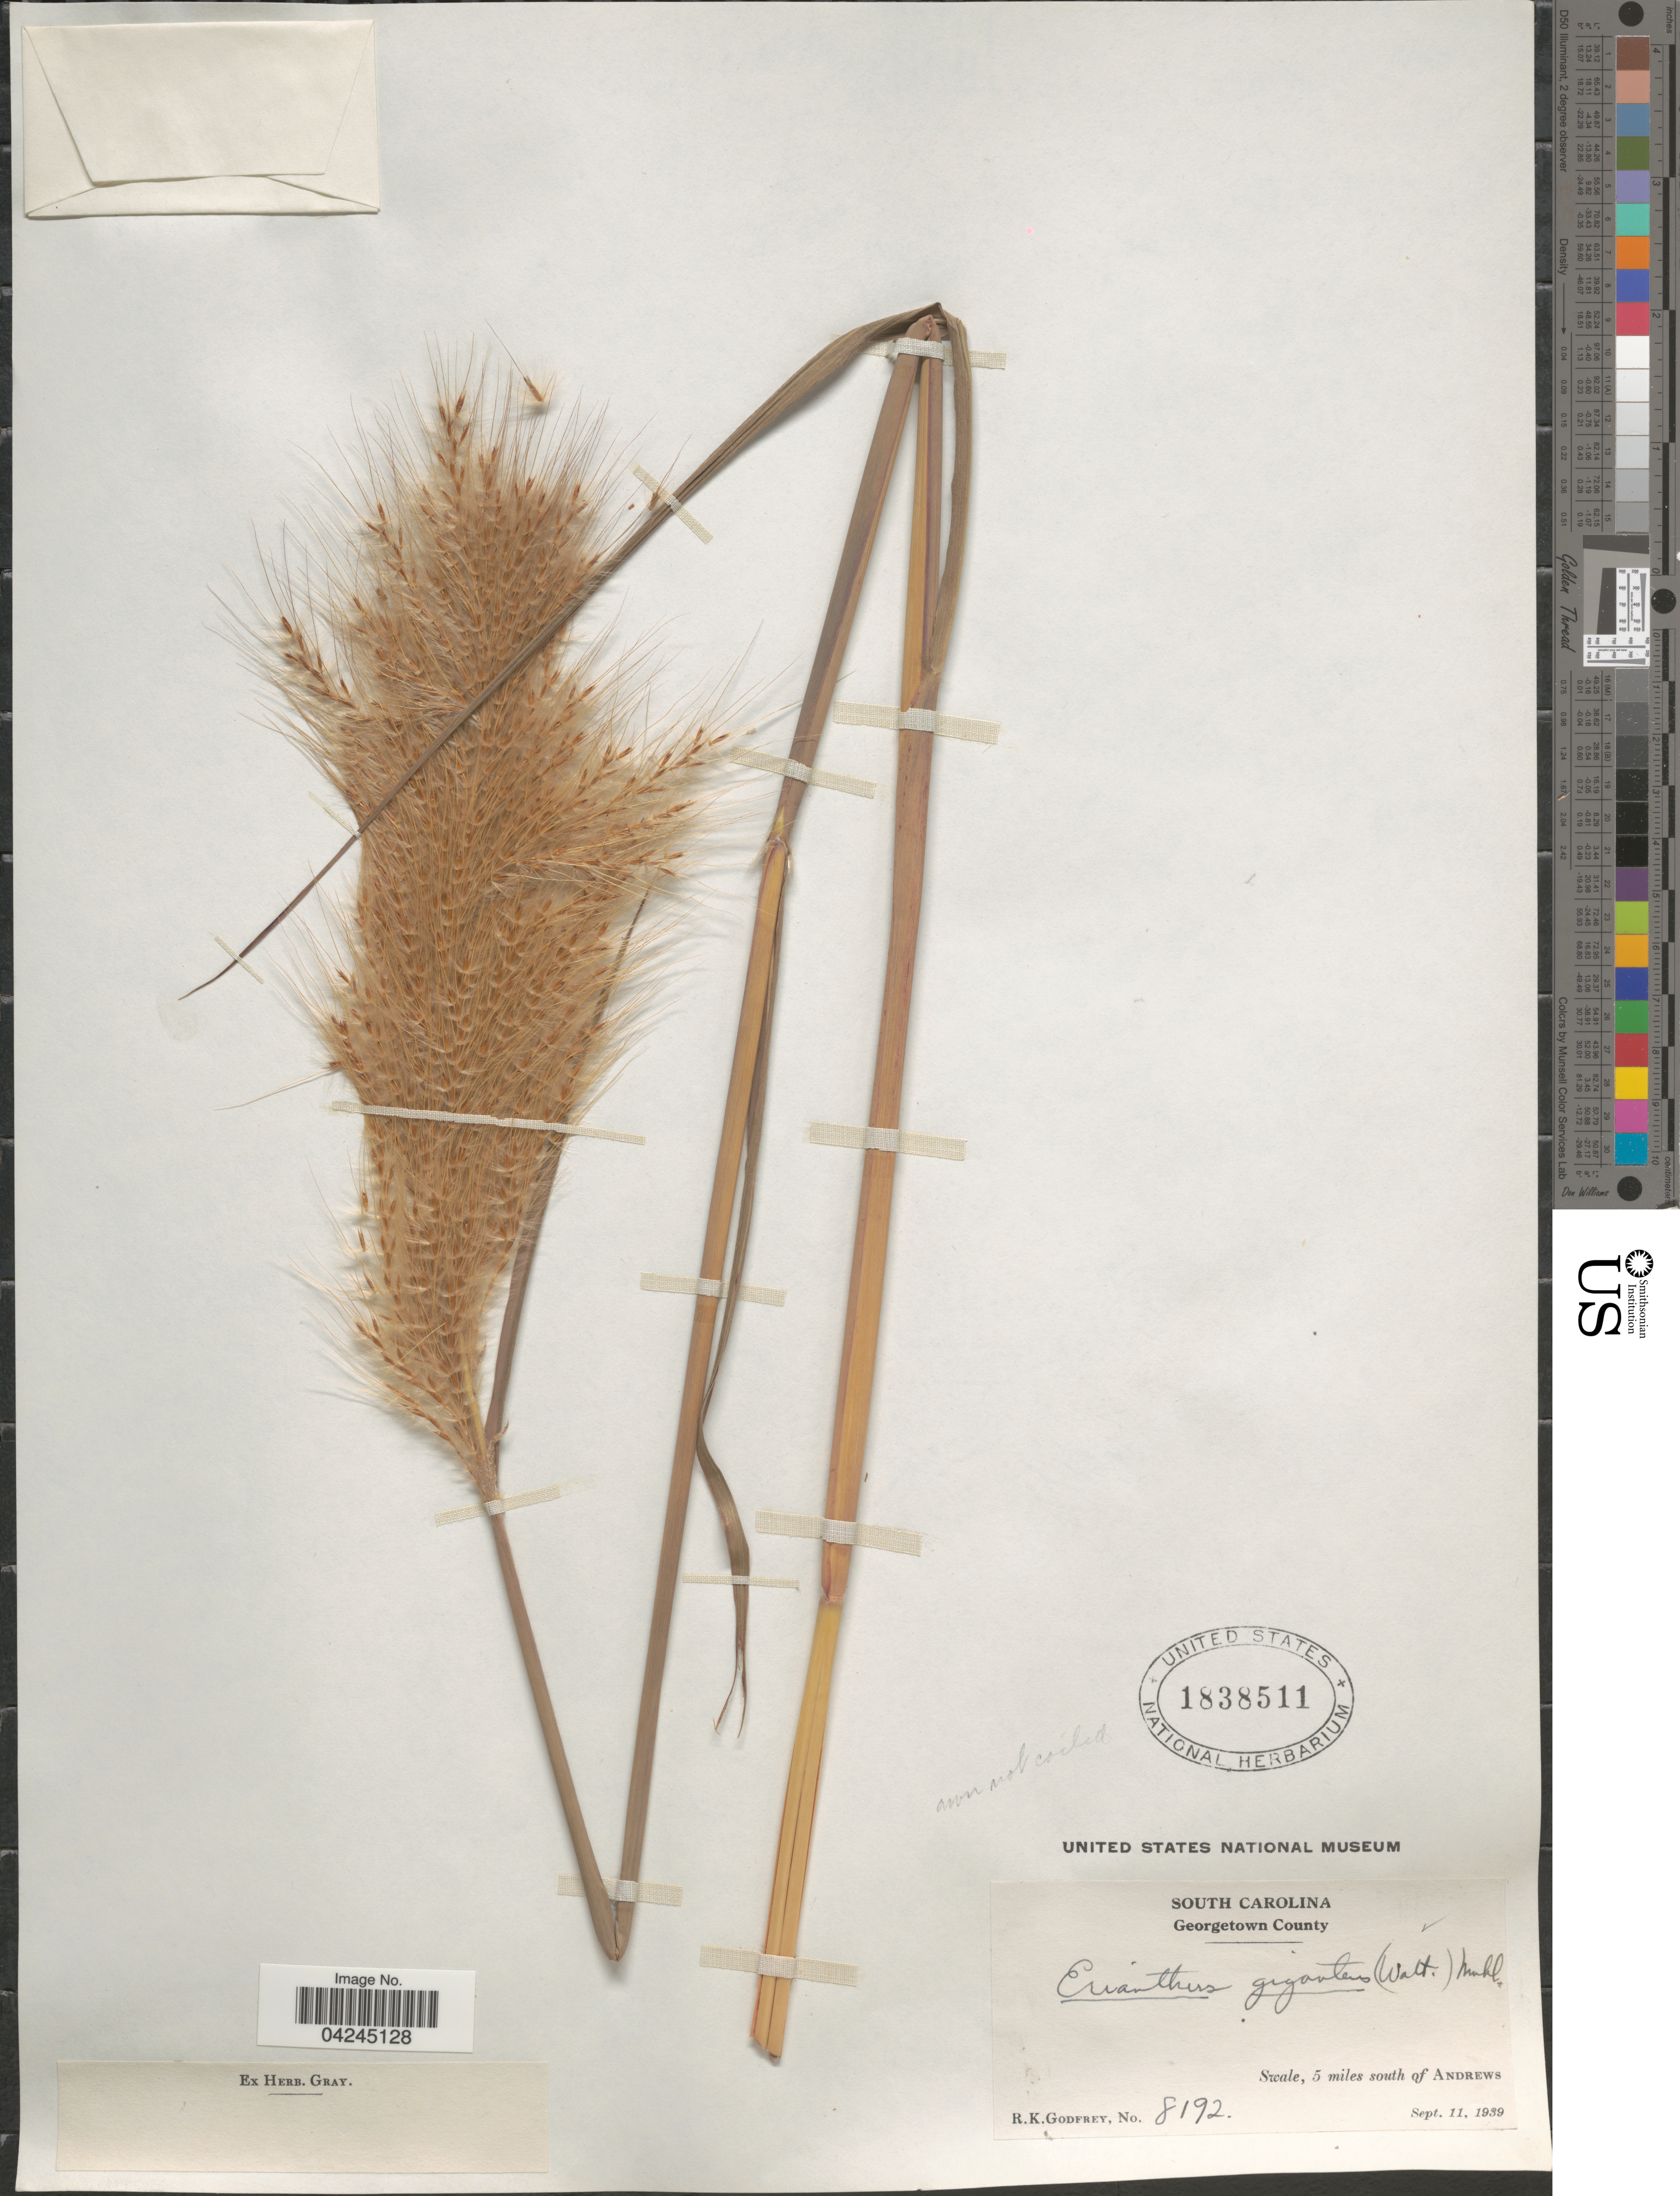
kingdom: Plantae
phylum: Tracheophyta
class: Liliopsida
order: Poales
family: Poaceae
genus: Erianthus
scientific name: Erianthus giganteus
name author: (Walter) P. Beauv.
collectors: R. K. Godfrey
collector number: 8192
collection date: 1939-09-11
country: United States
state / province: South Carolina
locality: Georgetown County. Swale, 5 miles south of Andrews.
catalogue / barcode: US 1838511